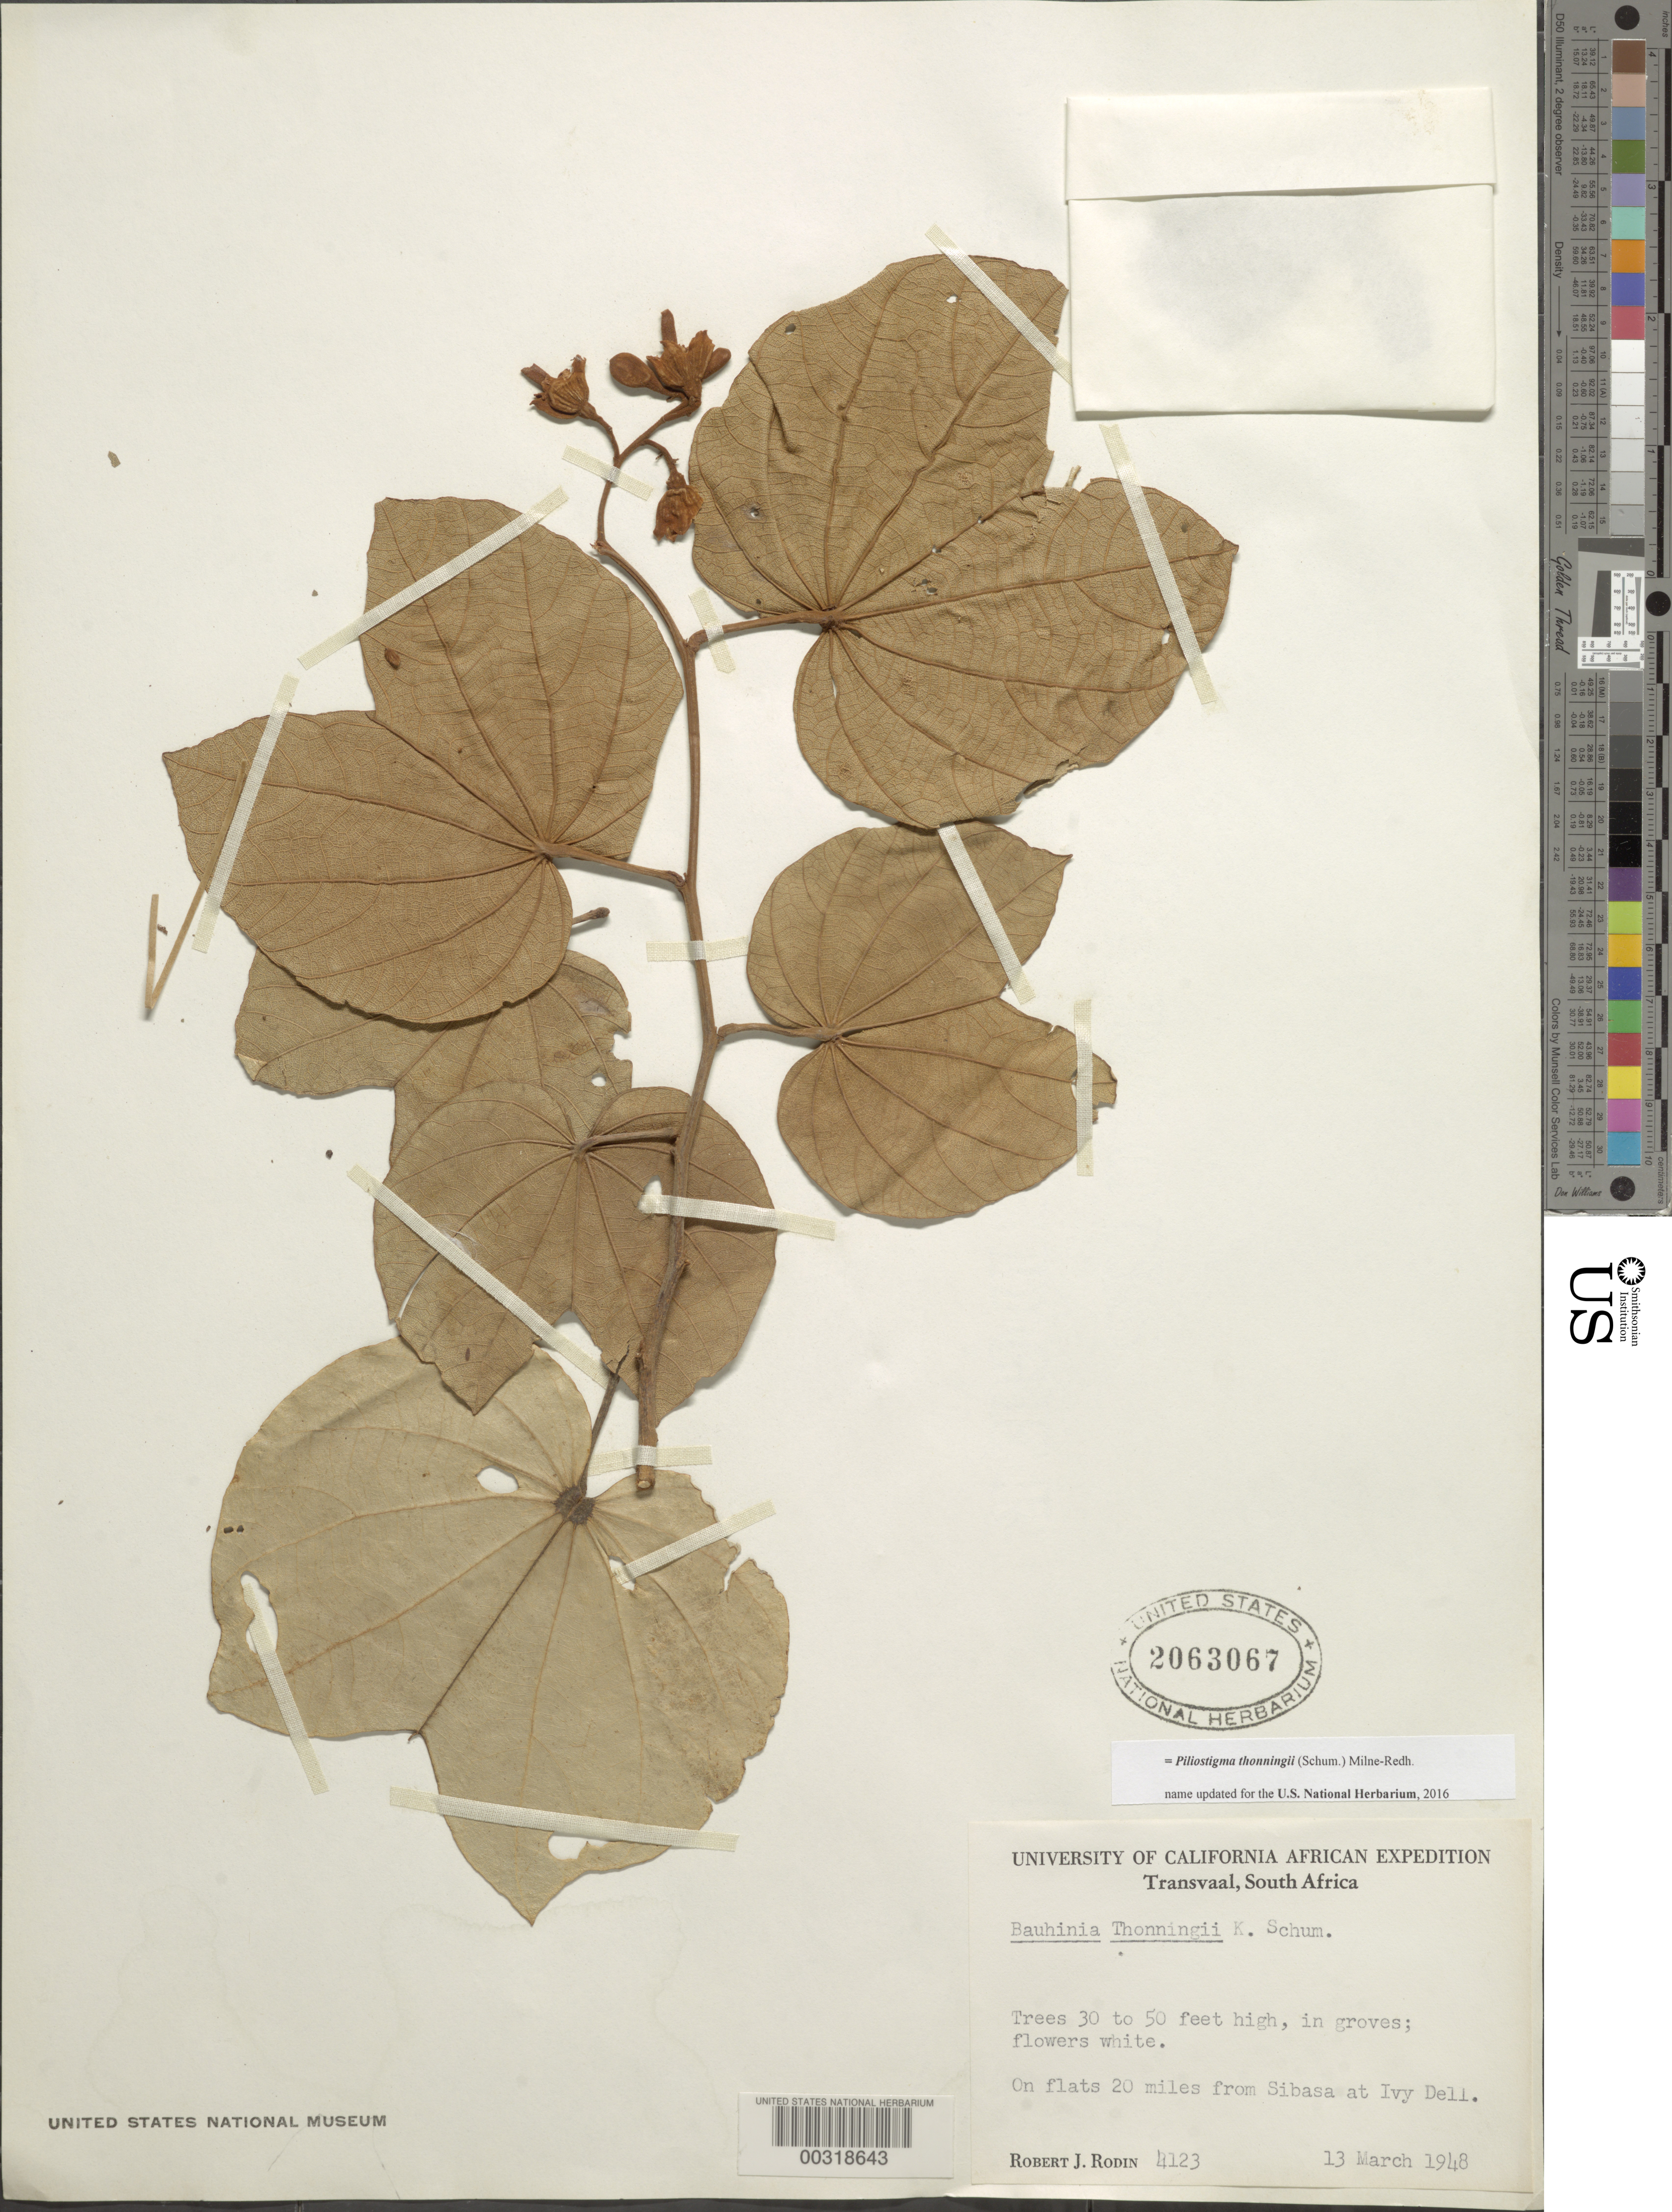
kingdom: Plantae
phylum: Tracheophyta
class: Magnoliopsida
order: Fabales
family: Fabaceae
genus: Piliostigma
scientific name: Piliostigma thonningii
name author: (Schumach.) Milne-Redh.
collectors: R. J. Rodin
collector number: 4123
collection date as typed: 13 Mar 1948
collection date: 1948-03-13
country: Zimbabwe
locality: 20 mi from sibasa at ivy dell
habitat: On flats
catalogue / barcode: US 2063067